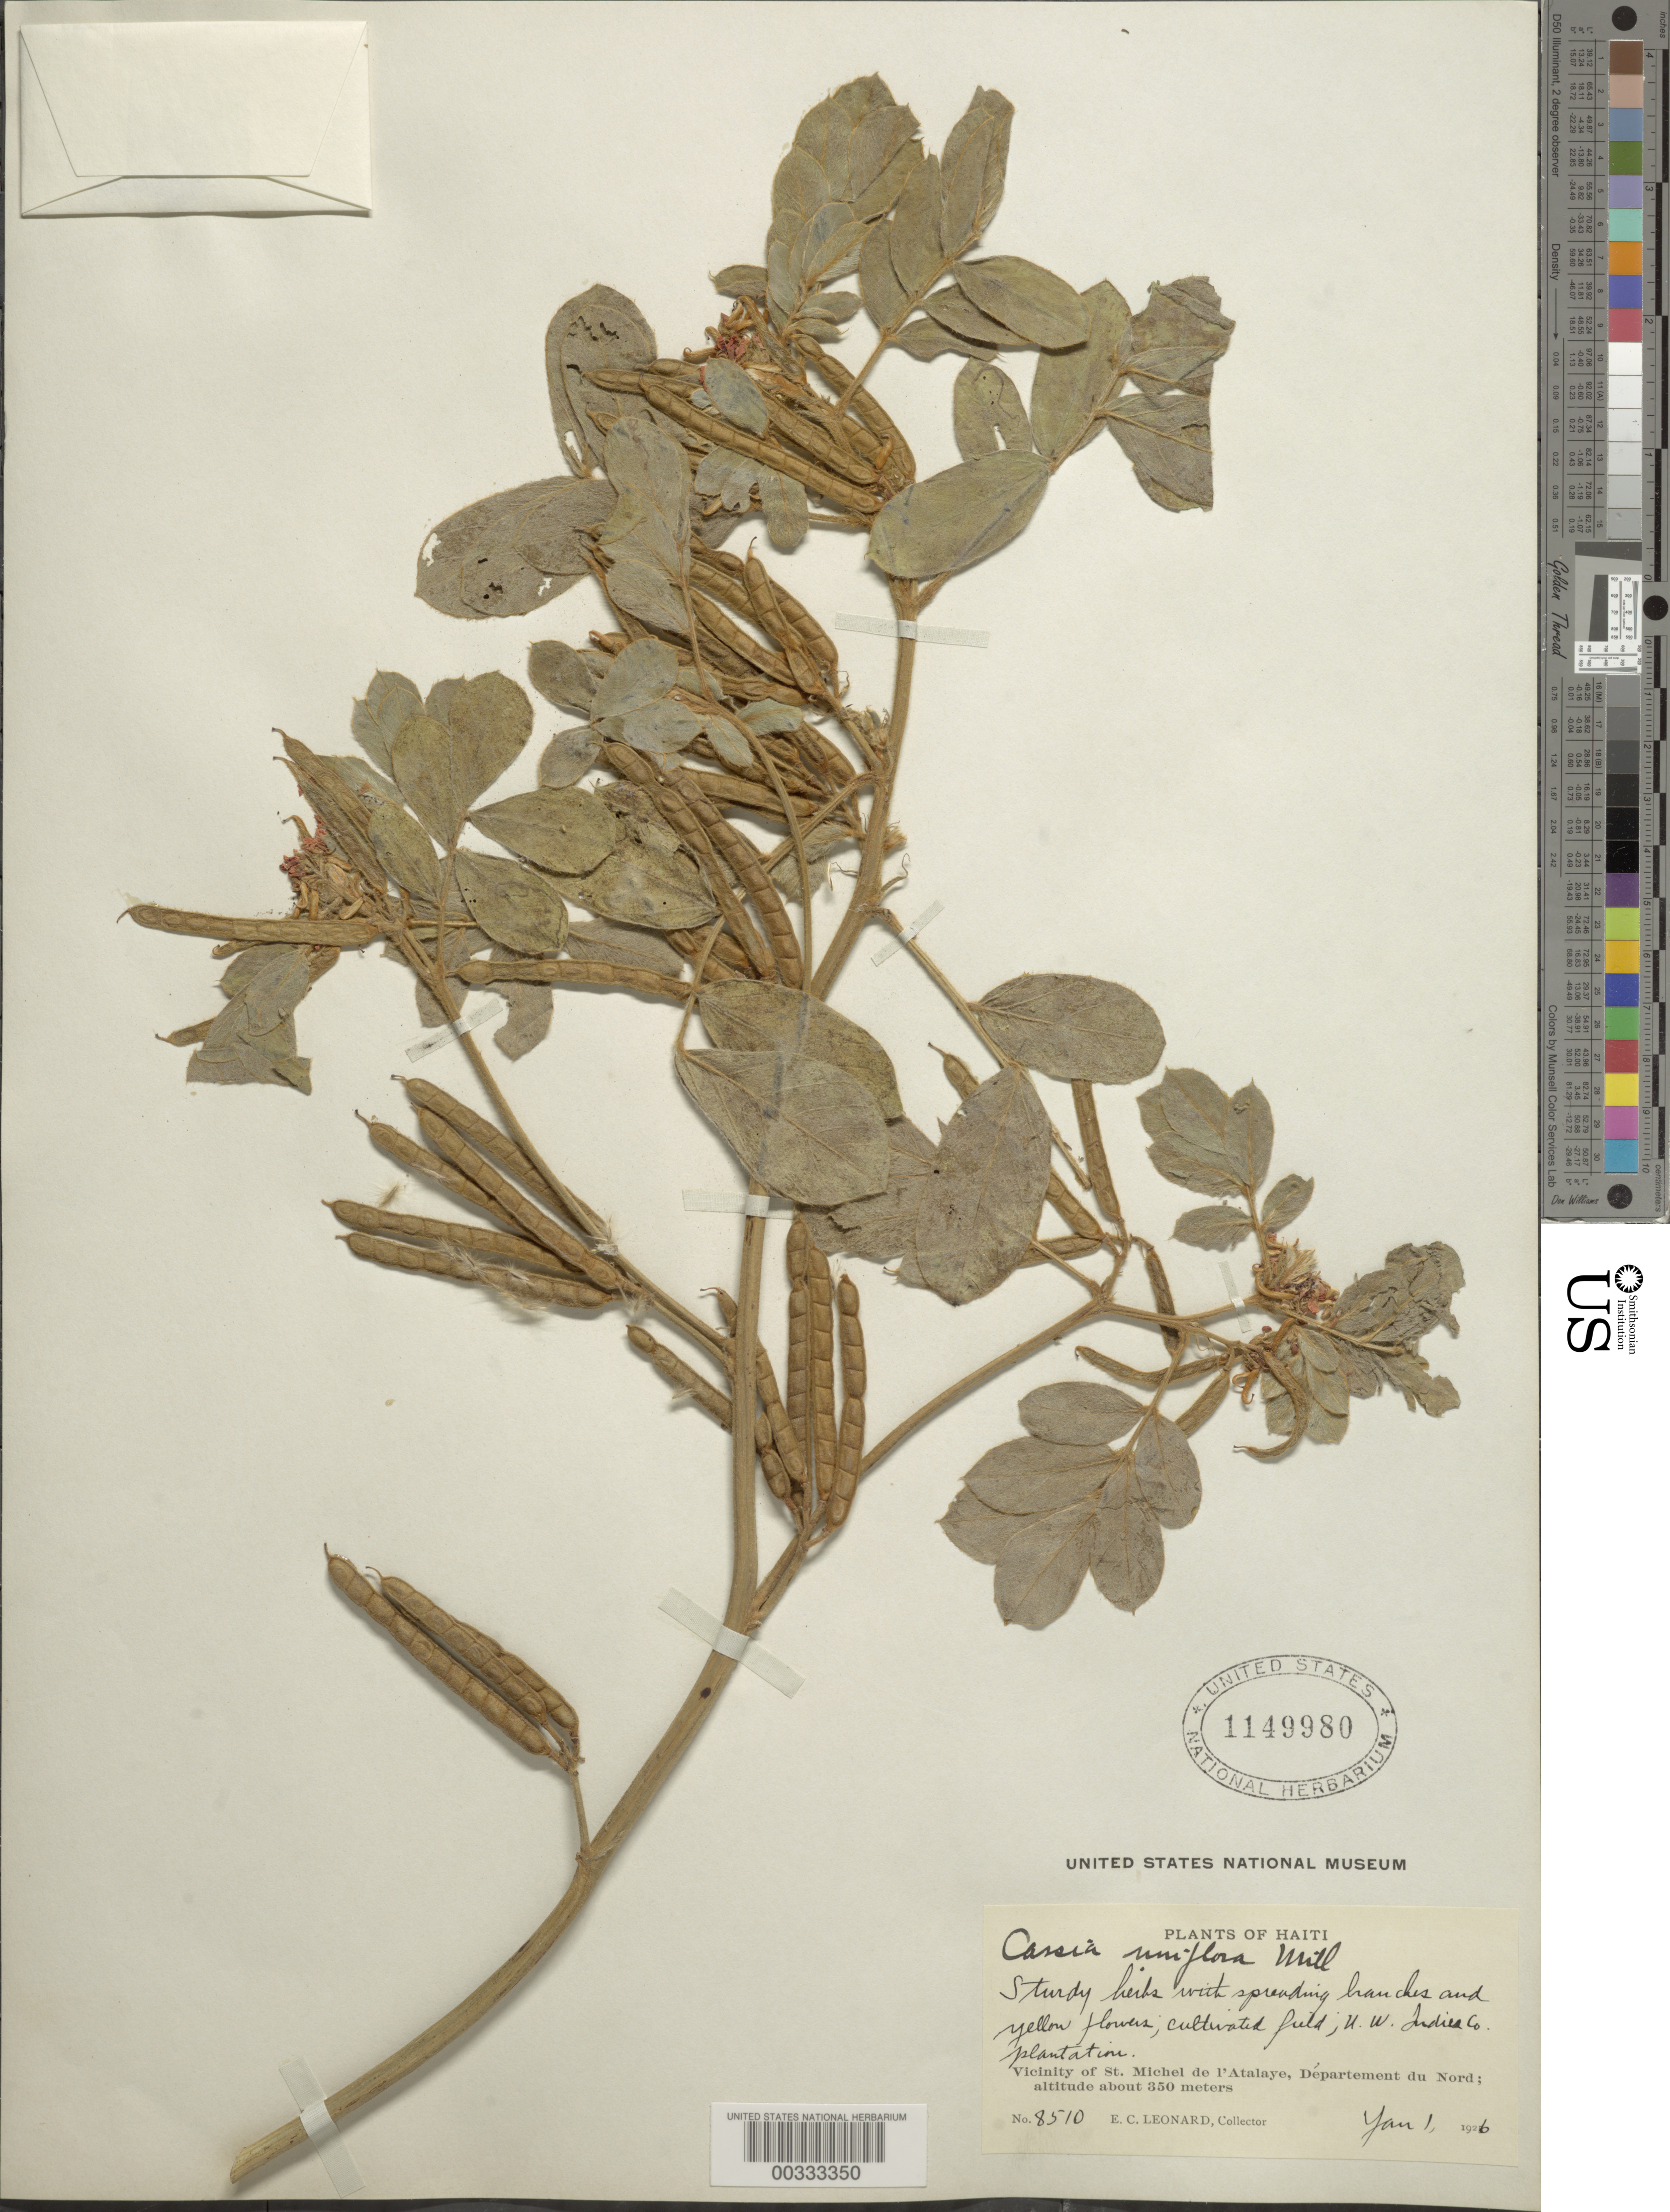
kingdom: Plantae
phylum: Tracheophyta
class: Magnoliopsida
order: Fabales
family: Fabaceae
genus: Senna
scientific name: Senna uniflora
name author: (Mill.) H.S. Irwin & Barneby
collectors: E. C. Leonard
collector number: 8510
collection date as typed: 01 Jan 1926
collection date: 1926-01-01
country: Haiti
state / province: Nord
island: Hispaniola Island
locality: U.w. indies co. plantation; vicinity of st. michel de l'atalaye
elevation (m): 350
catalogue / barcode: US 1149980